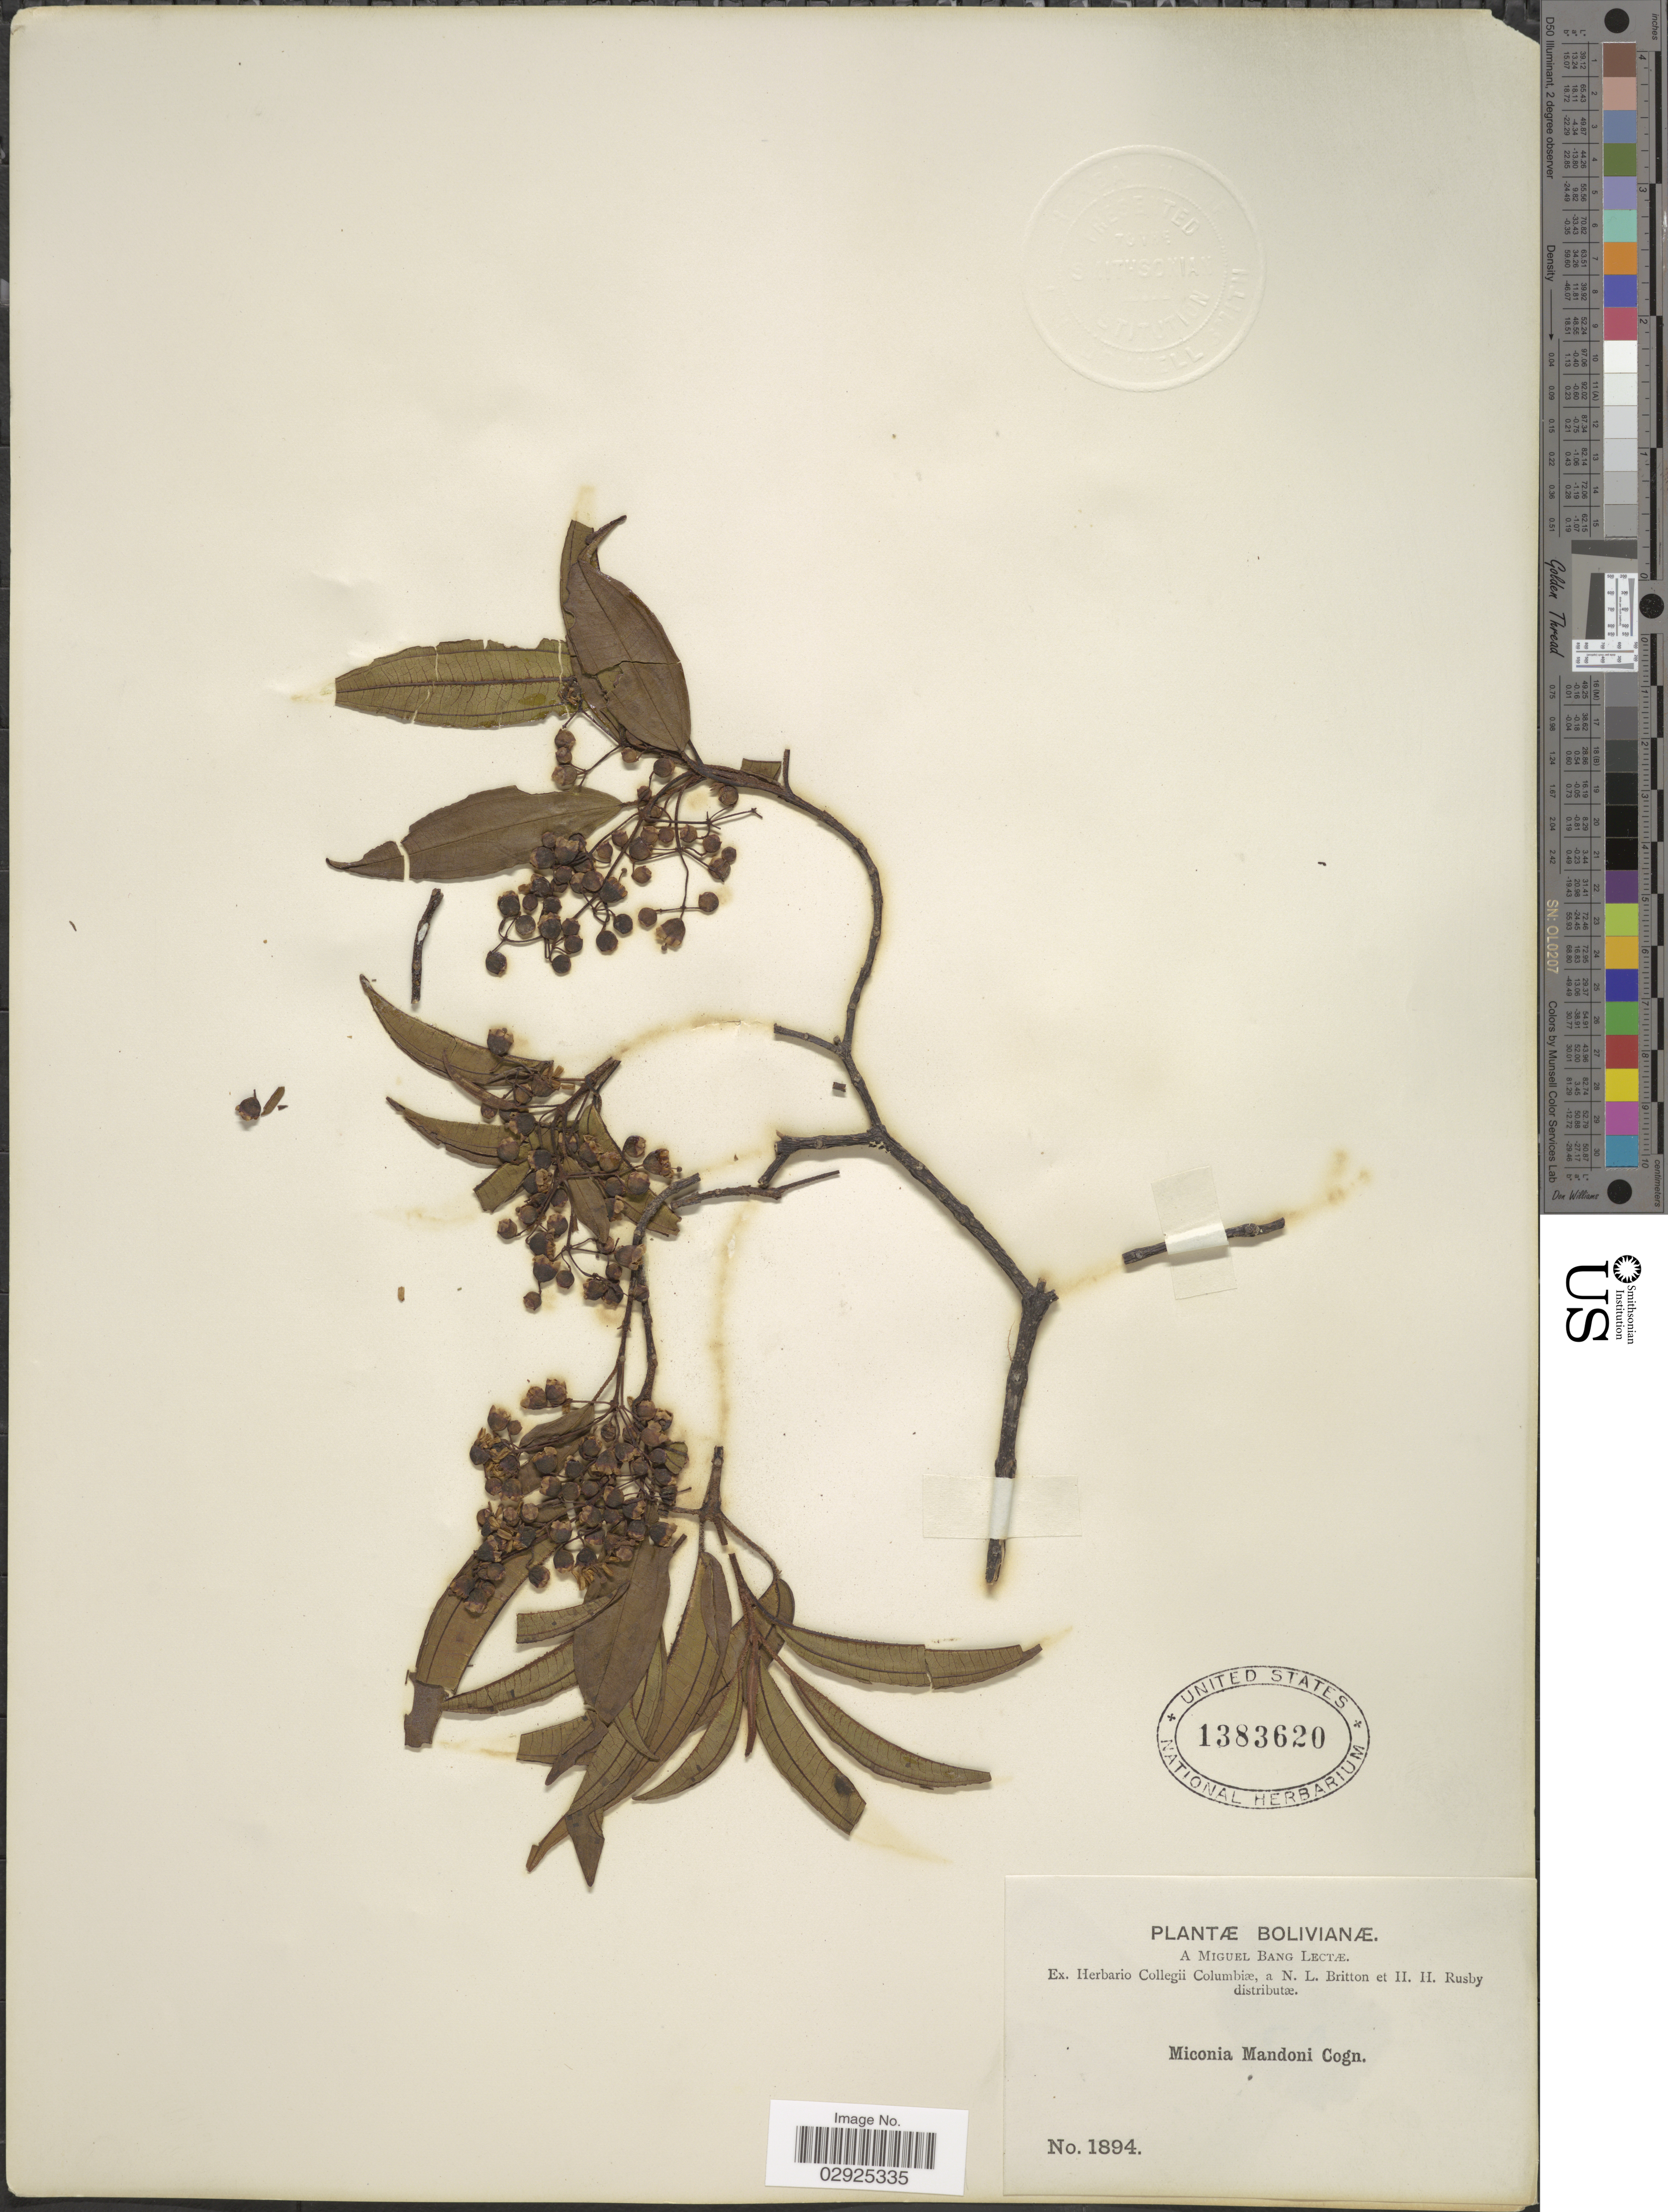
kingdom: Plantae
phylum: Tracheophyta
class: Magnoliopsida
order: Myrtales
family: Melastomataceae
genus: Miconia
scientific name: Miconia mandonii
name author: Cogn. in A. DC.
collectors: M. Bang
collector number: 1894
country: Bolivia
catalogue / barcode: US 1383620